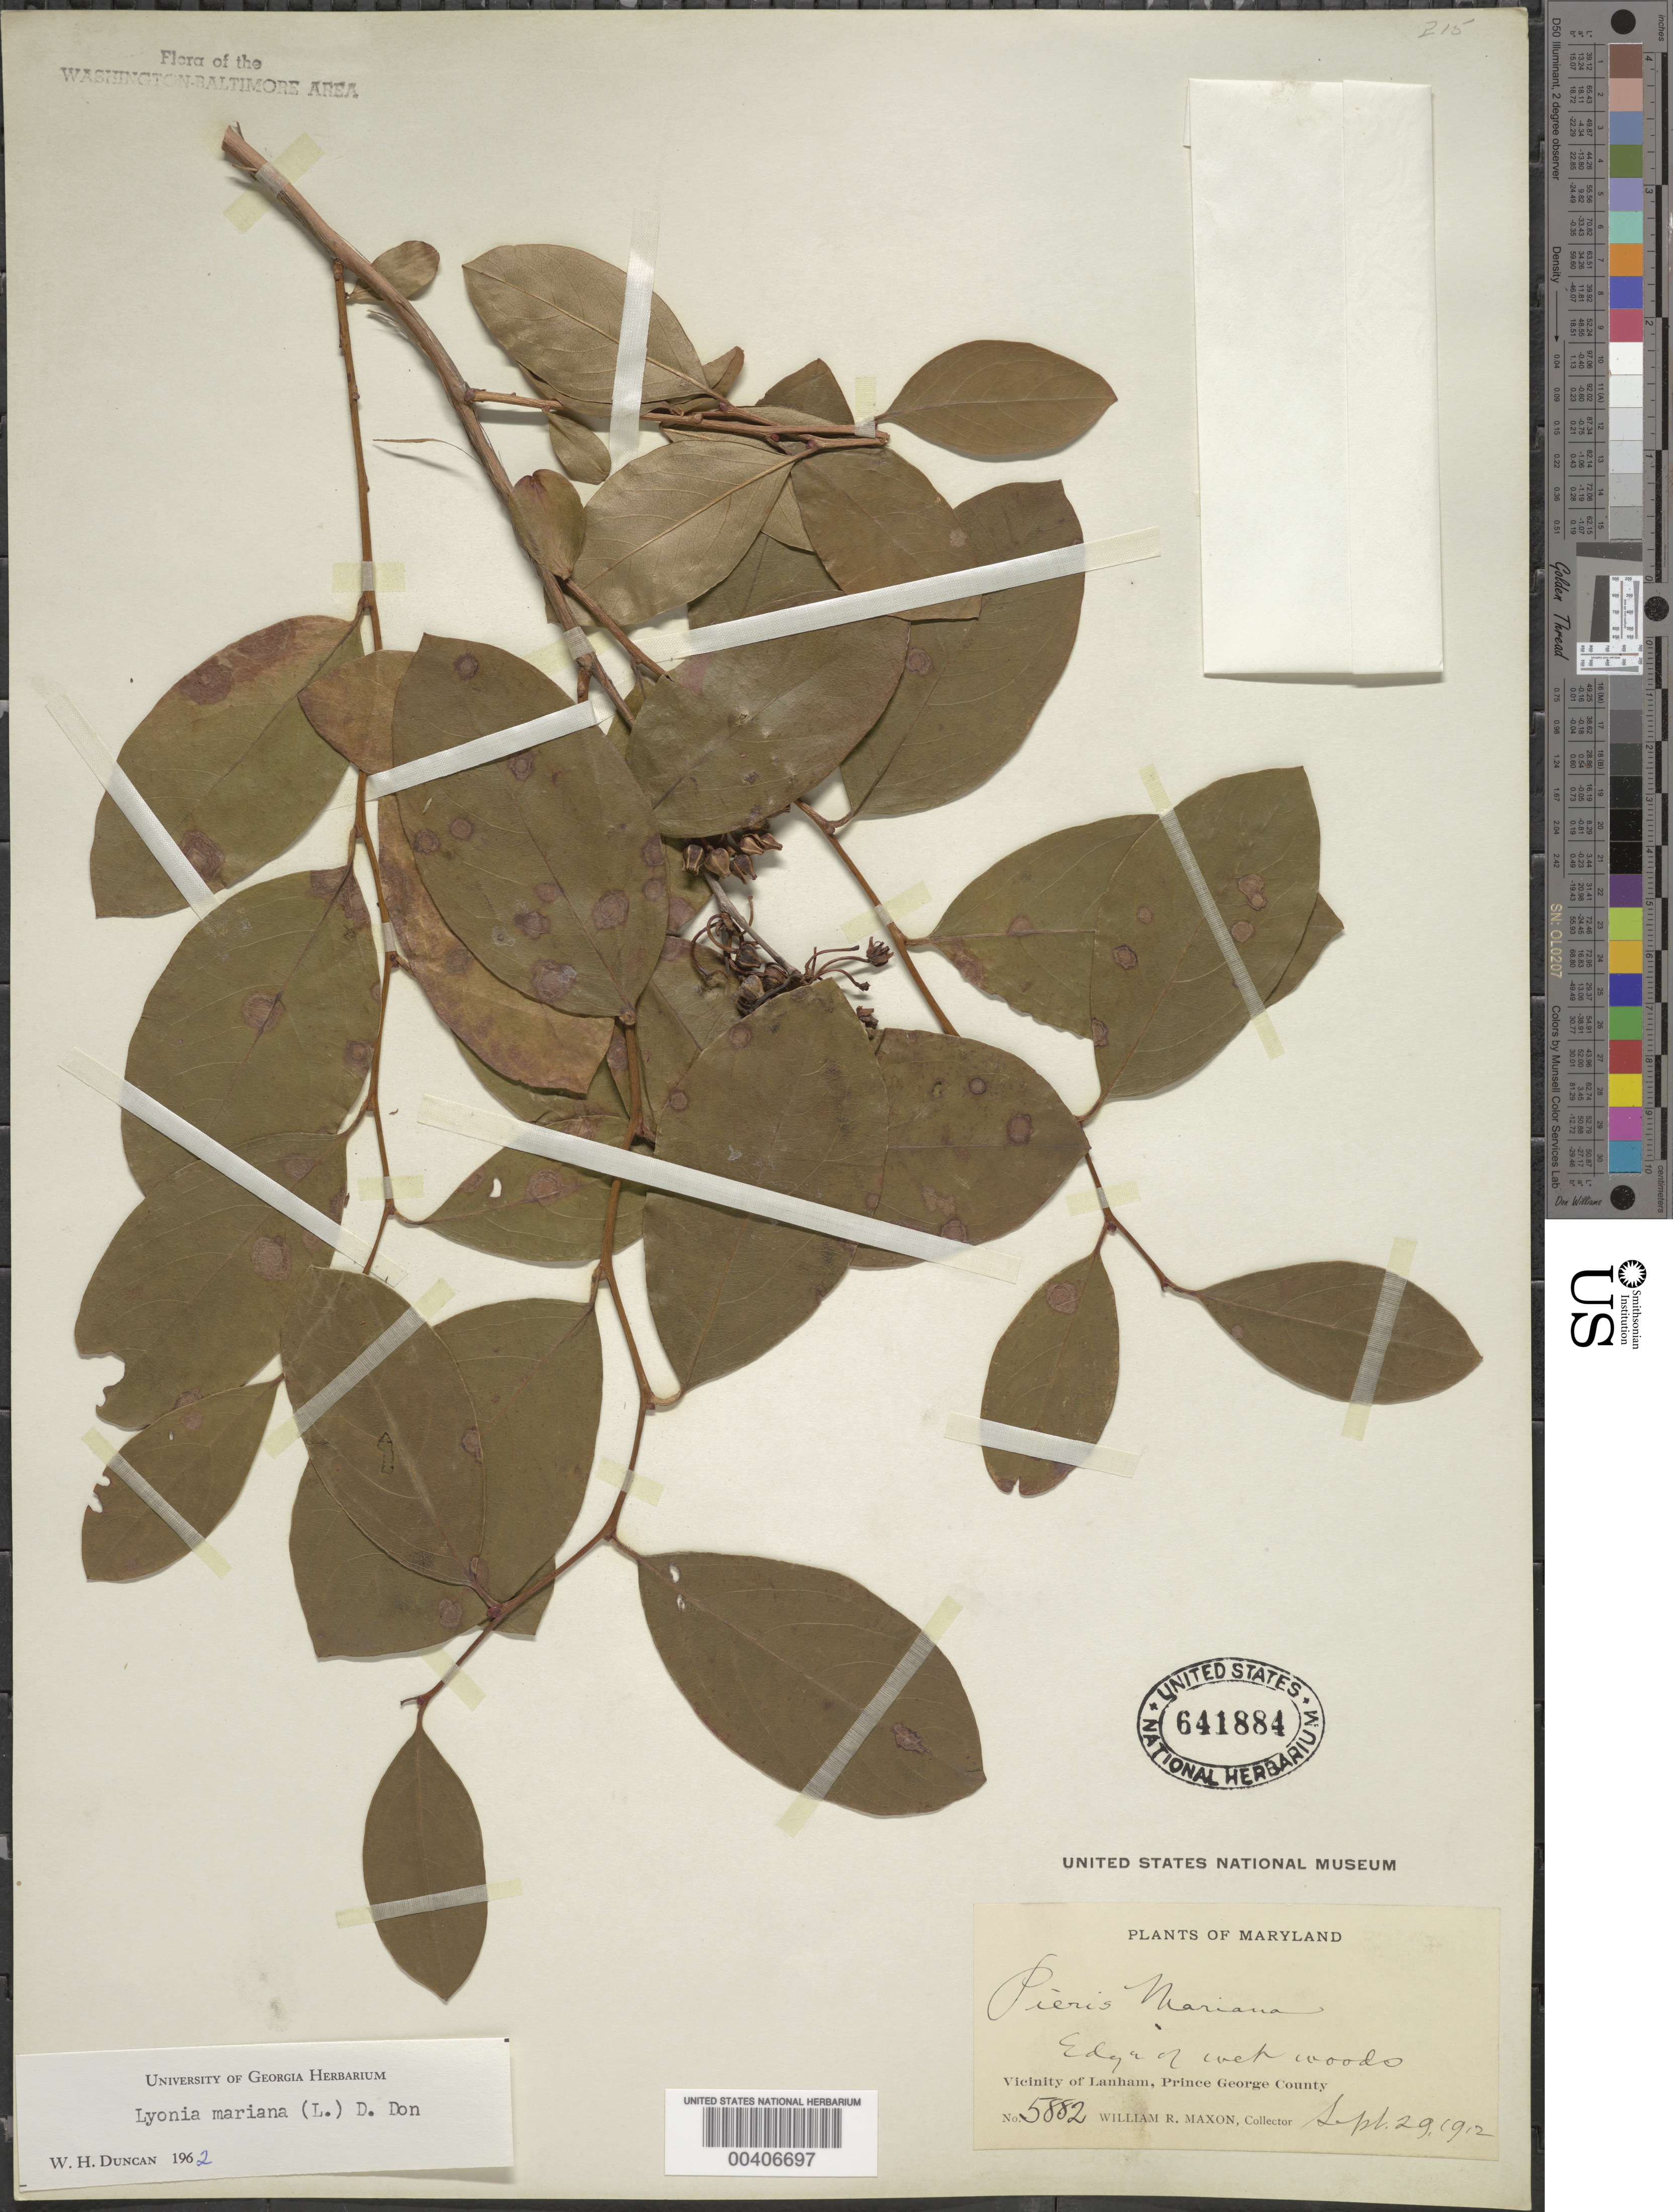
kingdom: Plantae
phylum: Tracheophyta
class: Magnoliopsida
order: Ericales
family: Ericaceae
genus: Lyonia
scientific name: Lyonia mariana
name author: (L.) D. Don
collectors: W. R. Maxon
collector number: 5882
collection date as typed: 29 Sep 1912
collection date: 1912-09-29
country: United States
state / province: Maryland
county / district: Prince George's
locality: Lanham vicinity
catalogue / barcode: US 641884